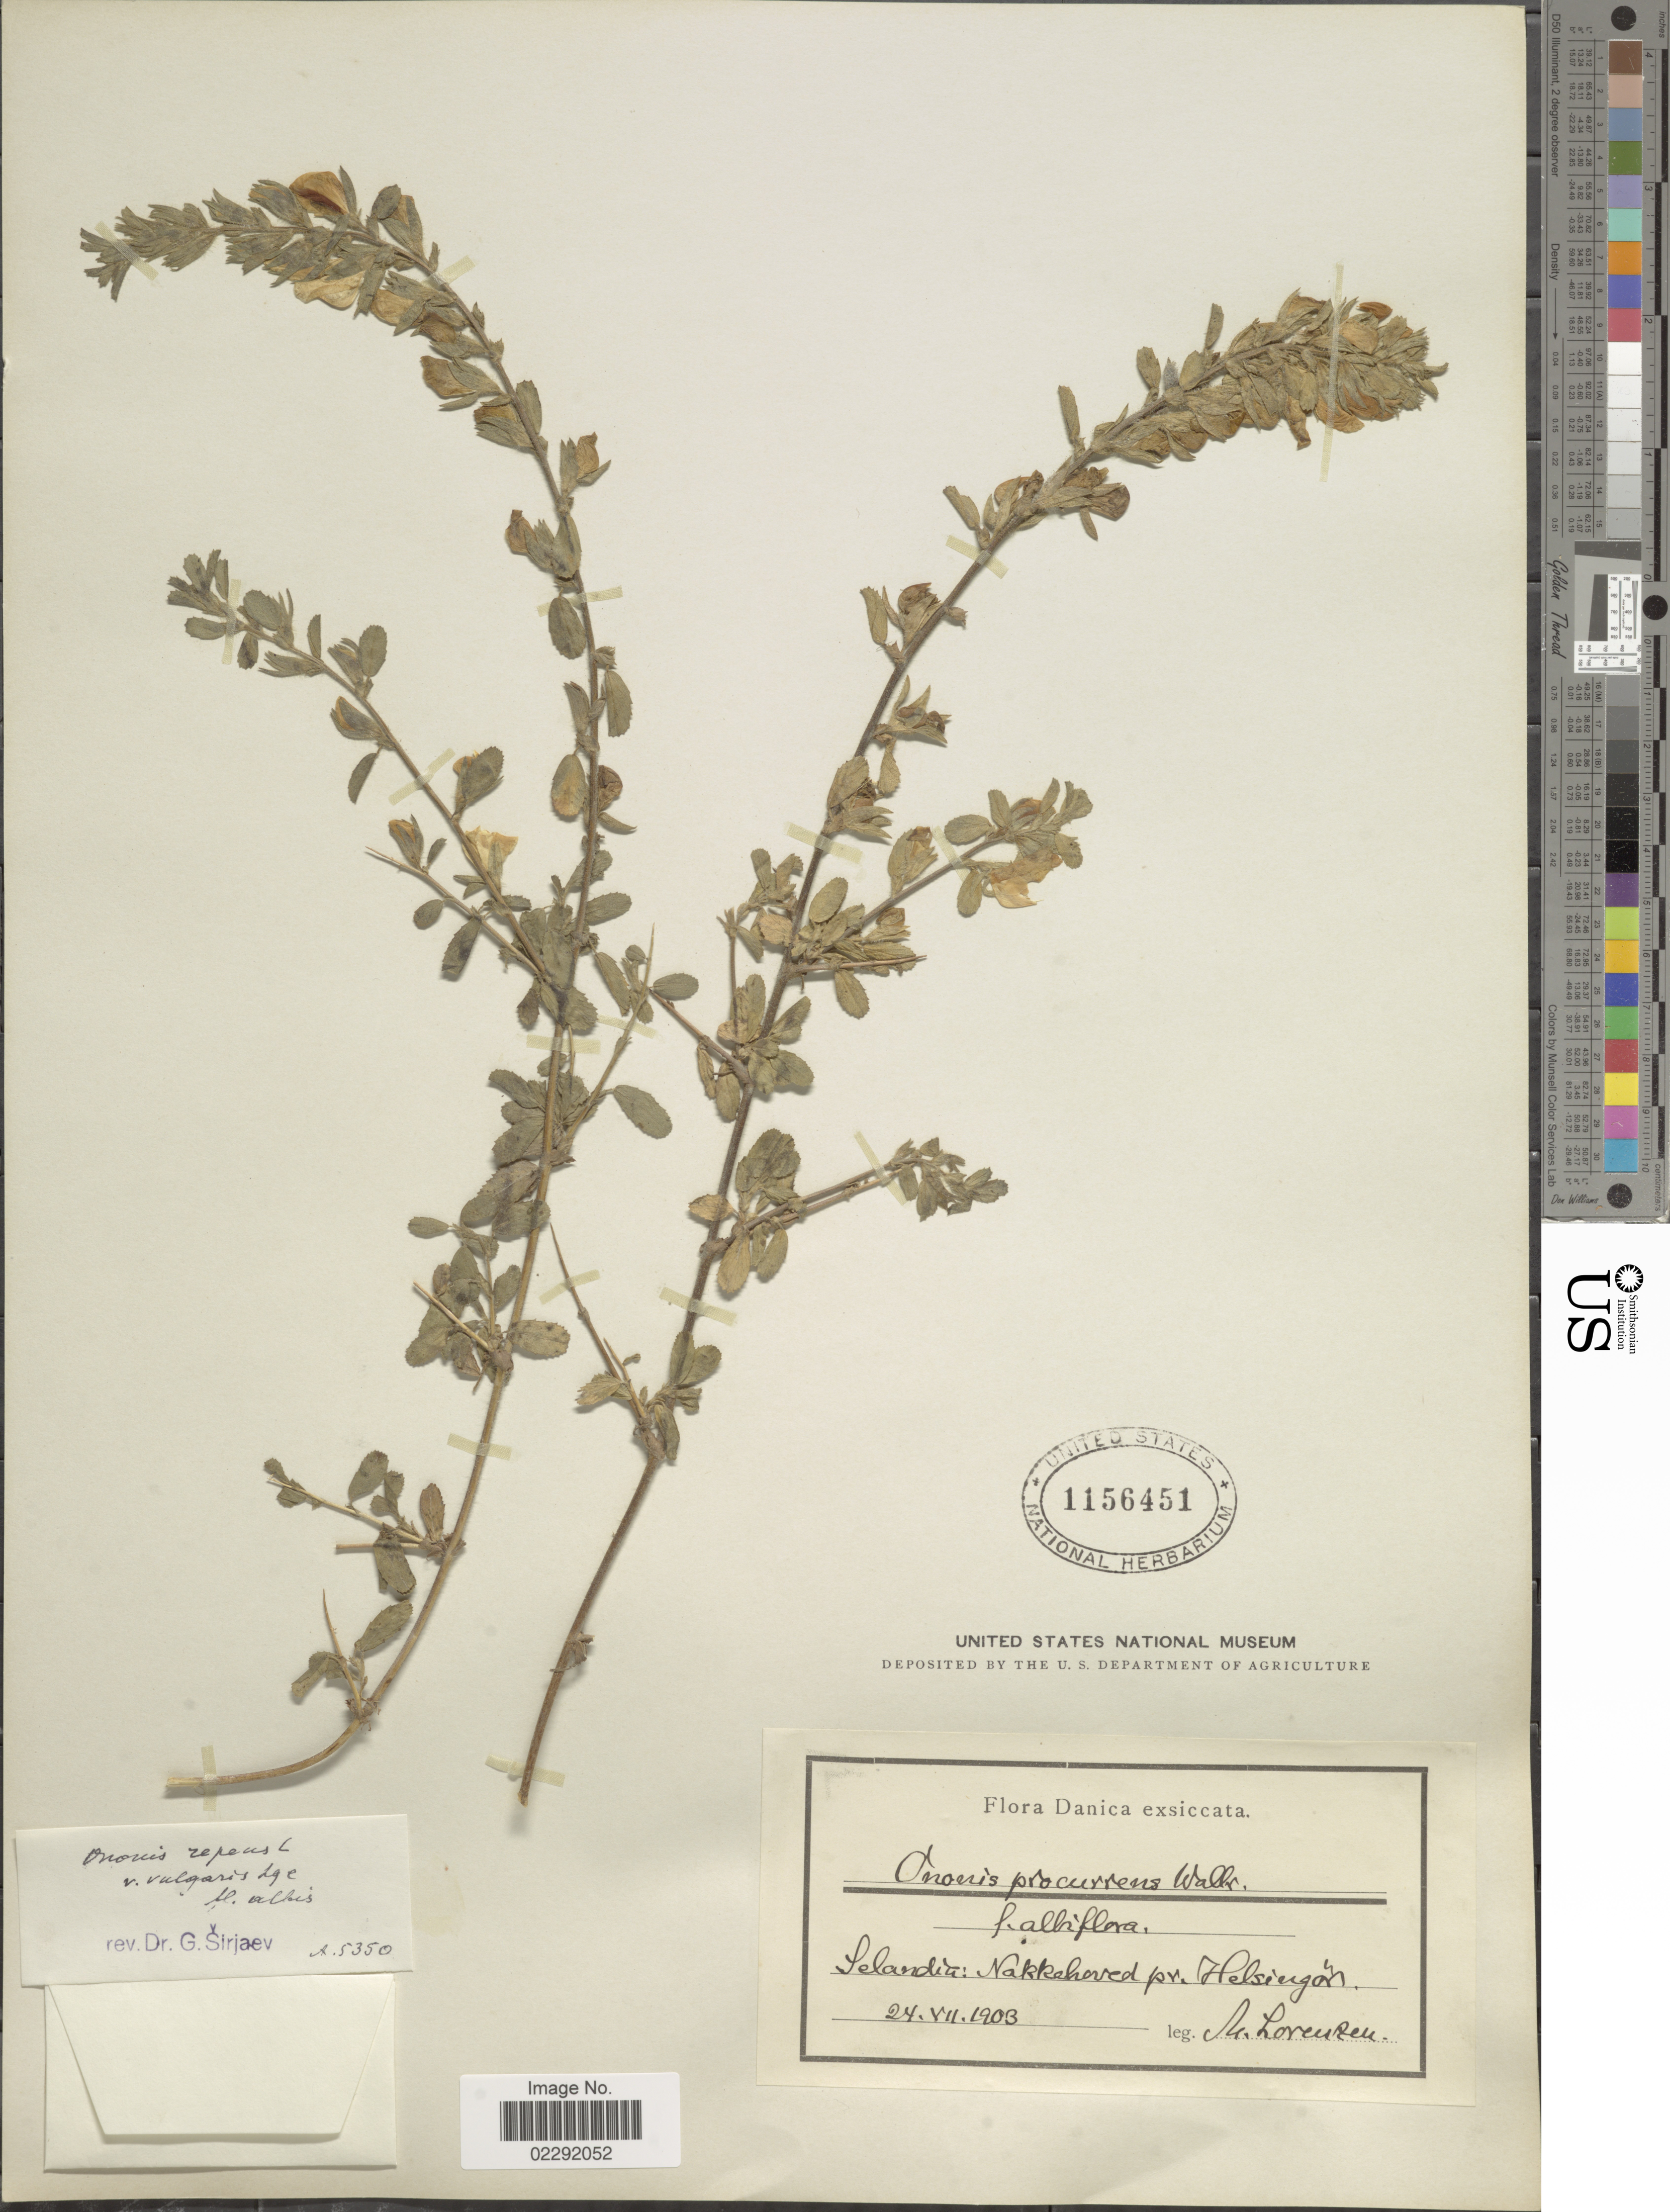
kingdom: Plantae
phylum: Tracheophyta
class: Magnoliopsida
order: Fabales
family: Fabaceae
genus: Ononis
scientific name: Ononis repens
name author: L.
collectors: M. Lorenzen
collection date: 1903-07-24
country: Denmark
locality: Danica, Selandia: Nakkehoved pr. Helsingor.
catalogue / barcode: US 1156451